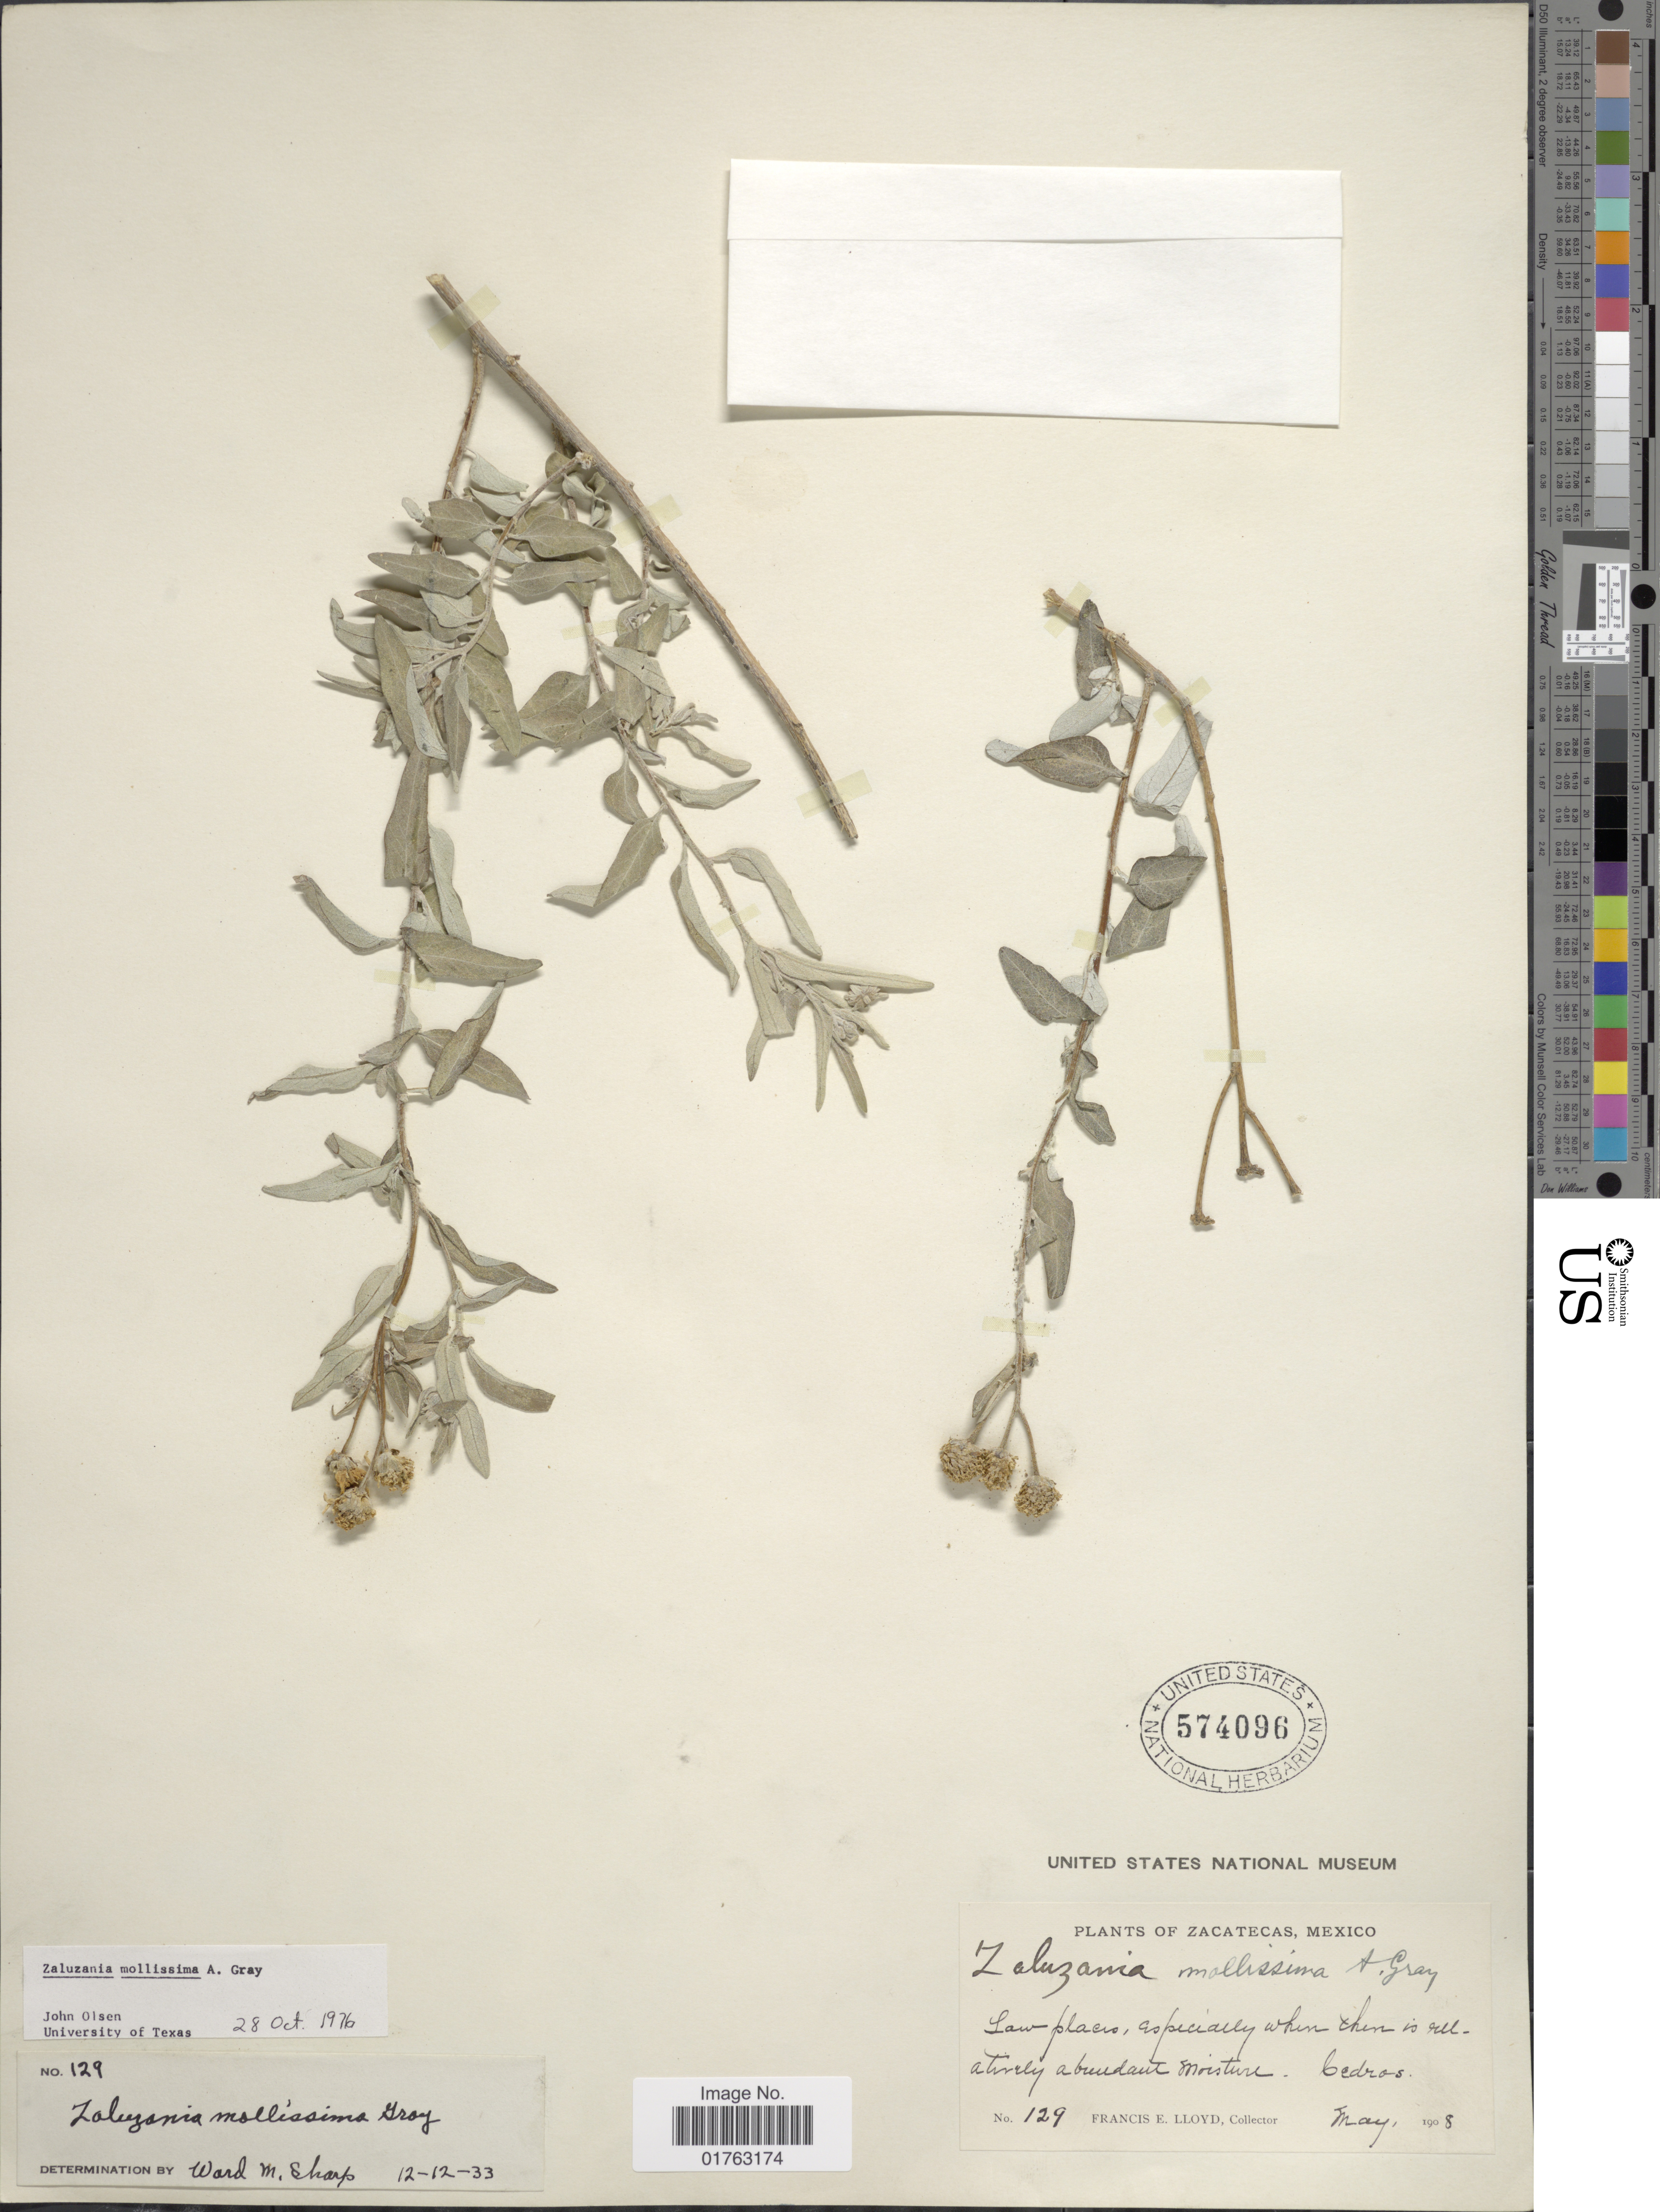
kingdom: Plantae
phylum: Tracheophyta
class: Magnoliopsida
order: Asterales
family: Asteraceae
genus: Zaluzania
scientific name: Zaluzania mollissima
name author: A. Gray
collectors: Lloyd, C. E.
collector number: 129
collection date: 1908-05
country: Mexico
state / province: Zacatecas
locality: Low places, especially when there is relatively abundant moisture. Cedros.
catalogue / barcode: US 574096